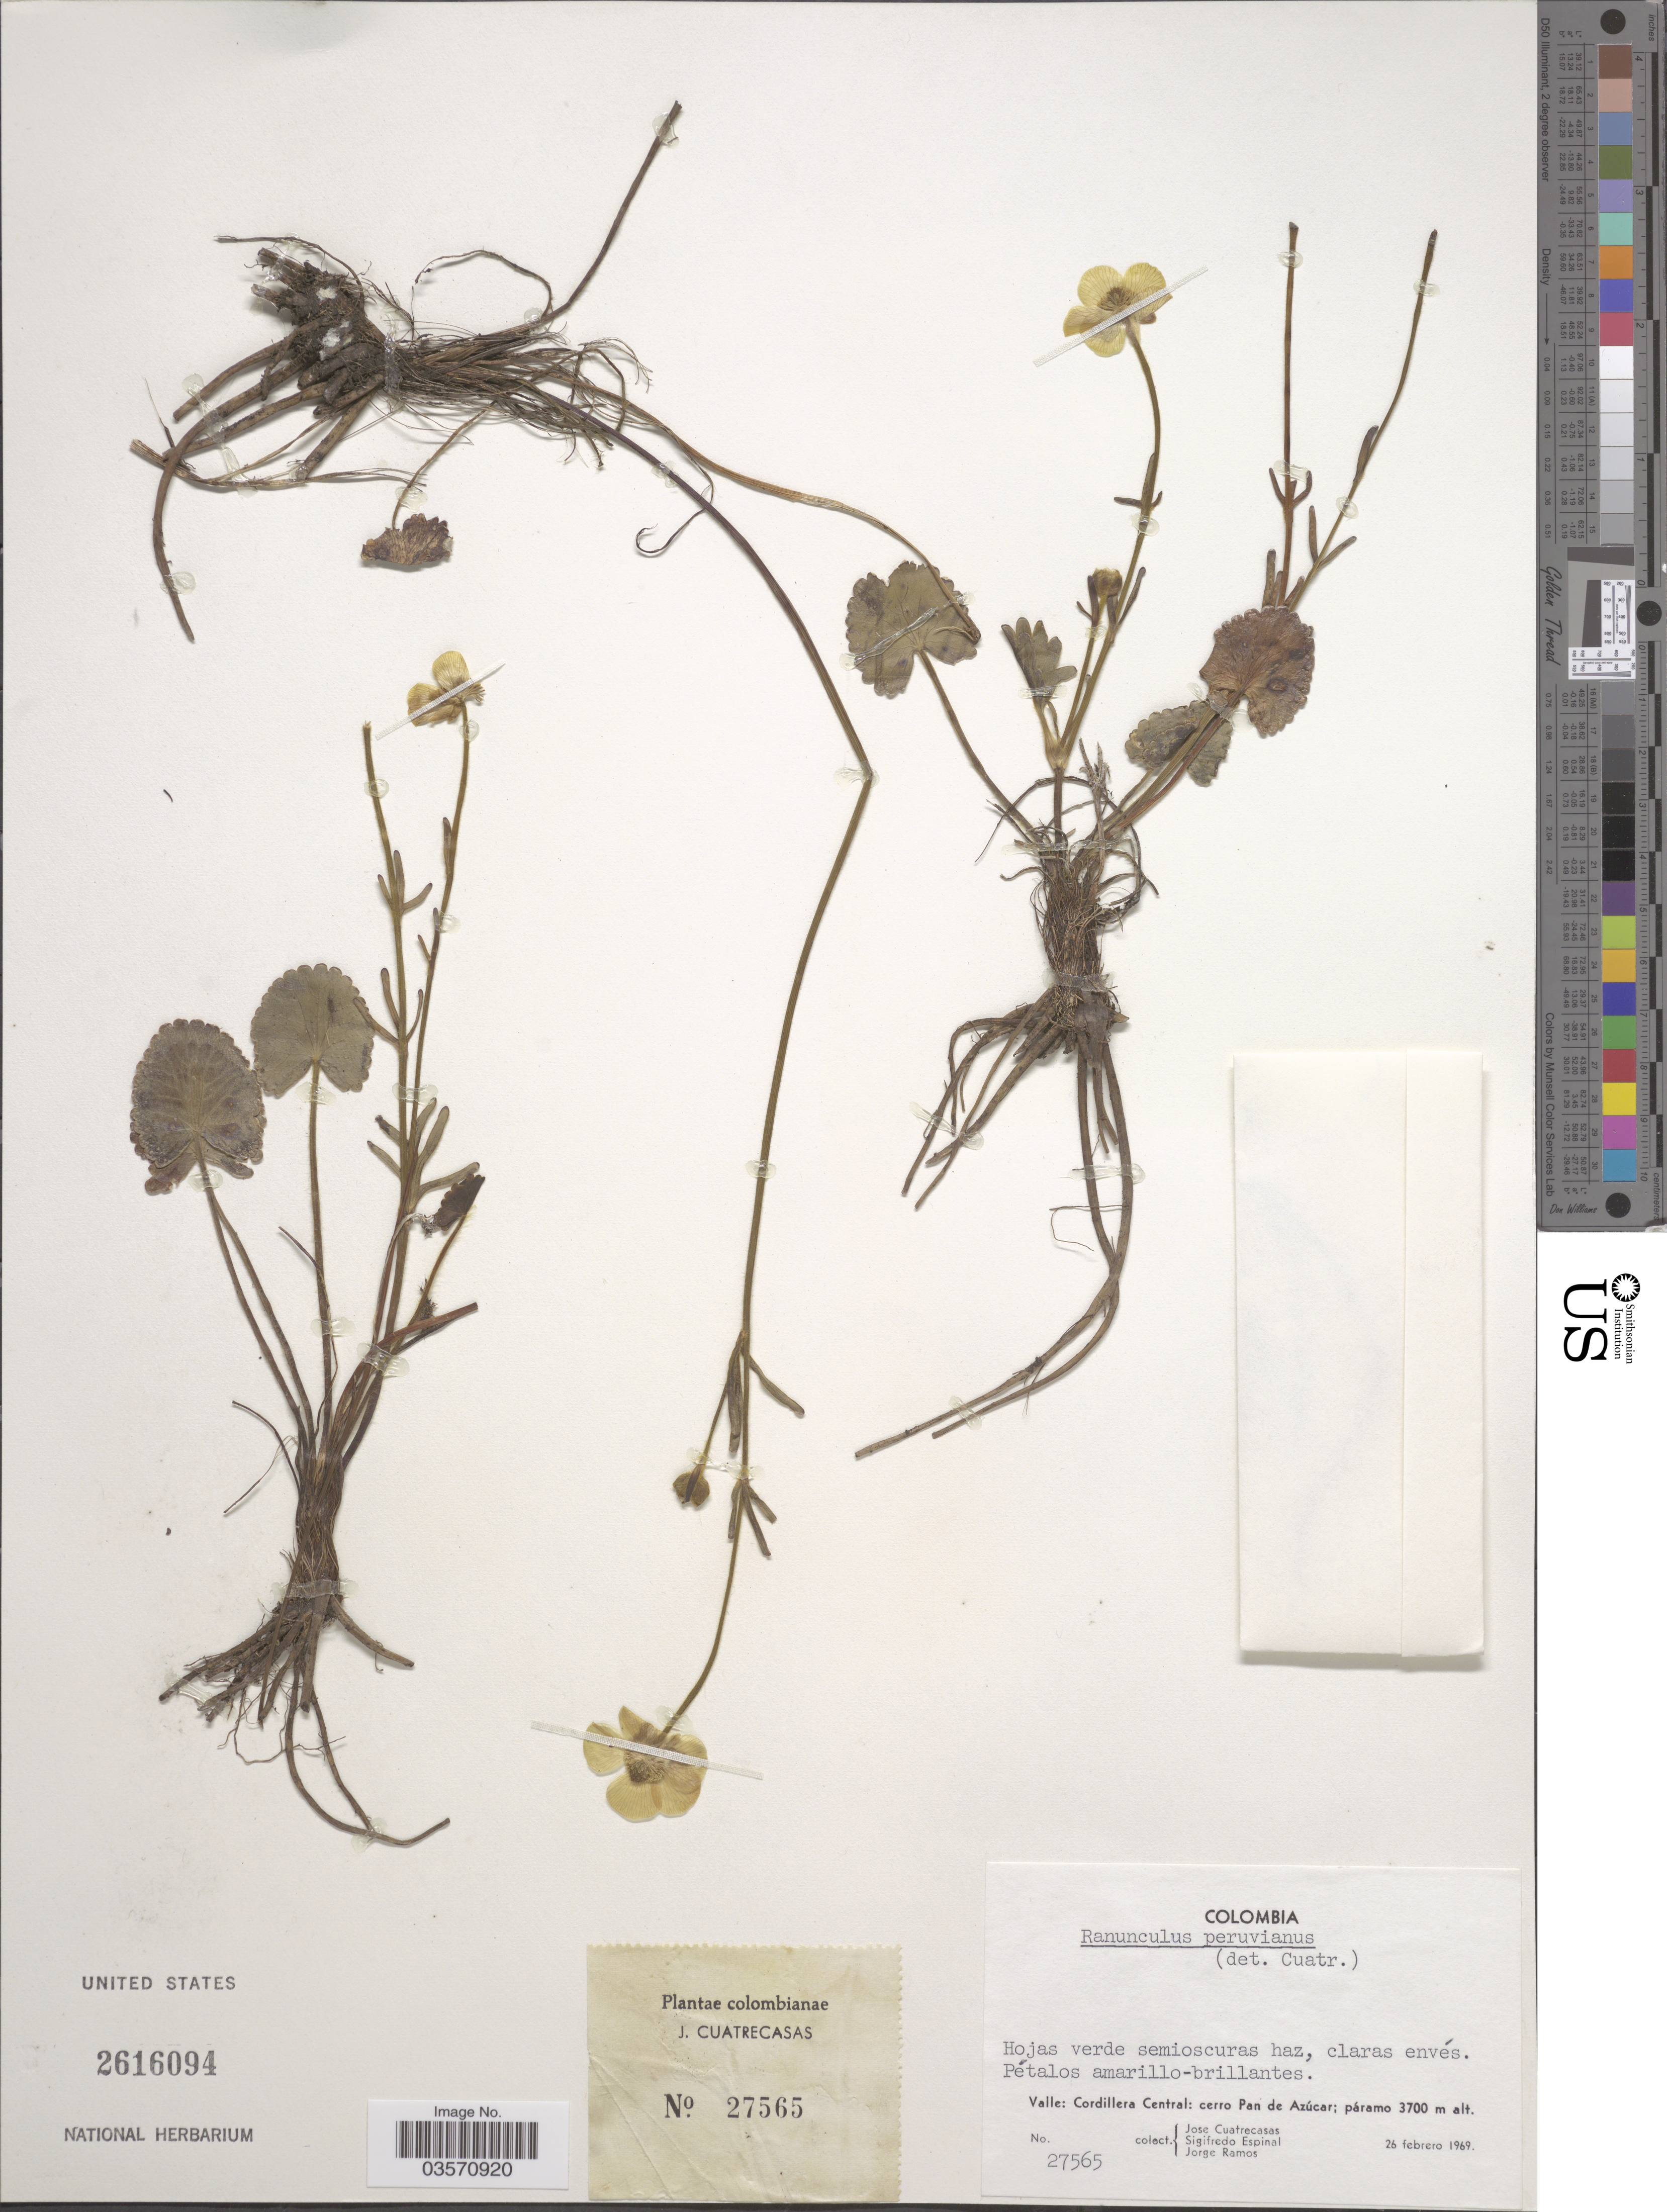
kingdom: Plantae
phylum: Tracheophyta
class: Magnoliopsida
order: Ranunculales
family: Ranunculaceae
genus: Ranunculus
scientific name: Ranunculus peruvianus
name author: Pers.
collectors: J. Cuatrecasas, S. Espinal & J. Ramos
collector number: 27565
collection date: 1969-02-26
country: Colombia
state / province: Valle del Cauca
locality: Valle: Cordillera Central: cerro Pan de Azúcar; páramo.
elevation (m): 3700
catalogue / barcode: US 2616094